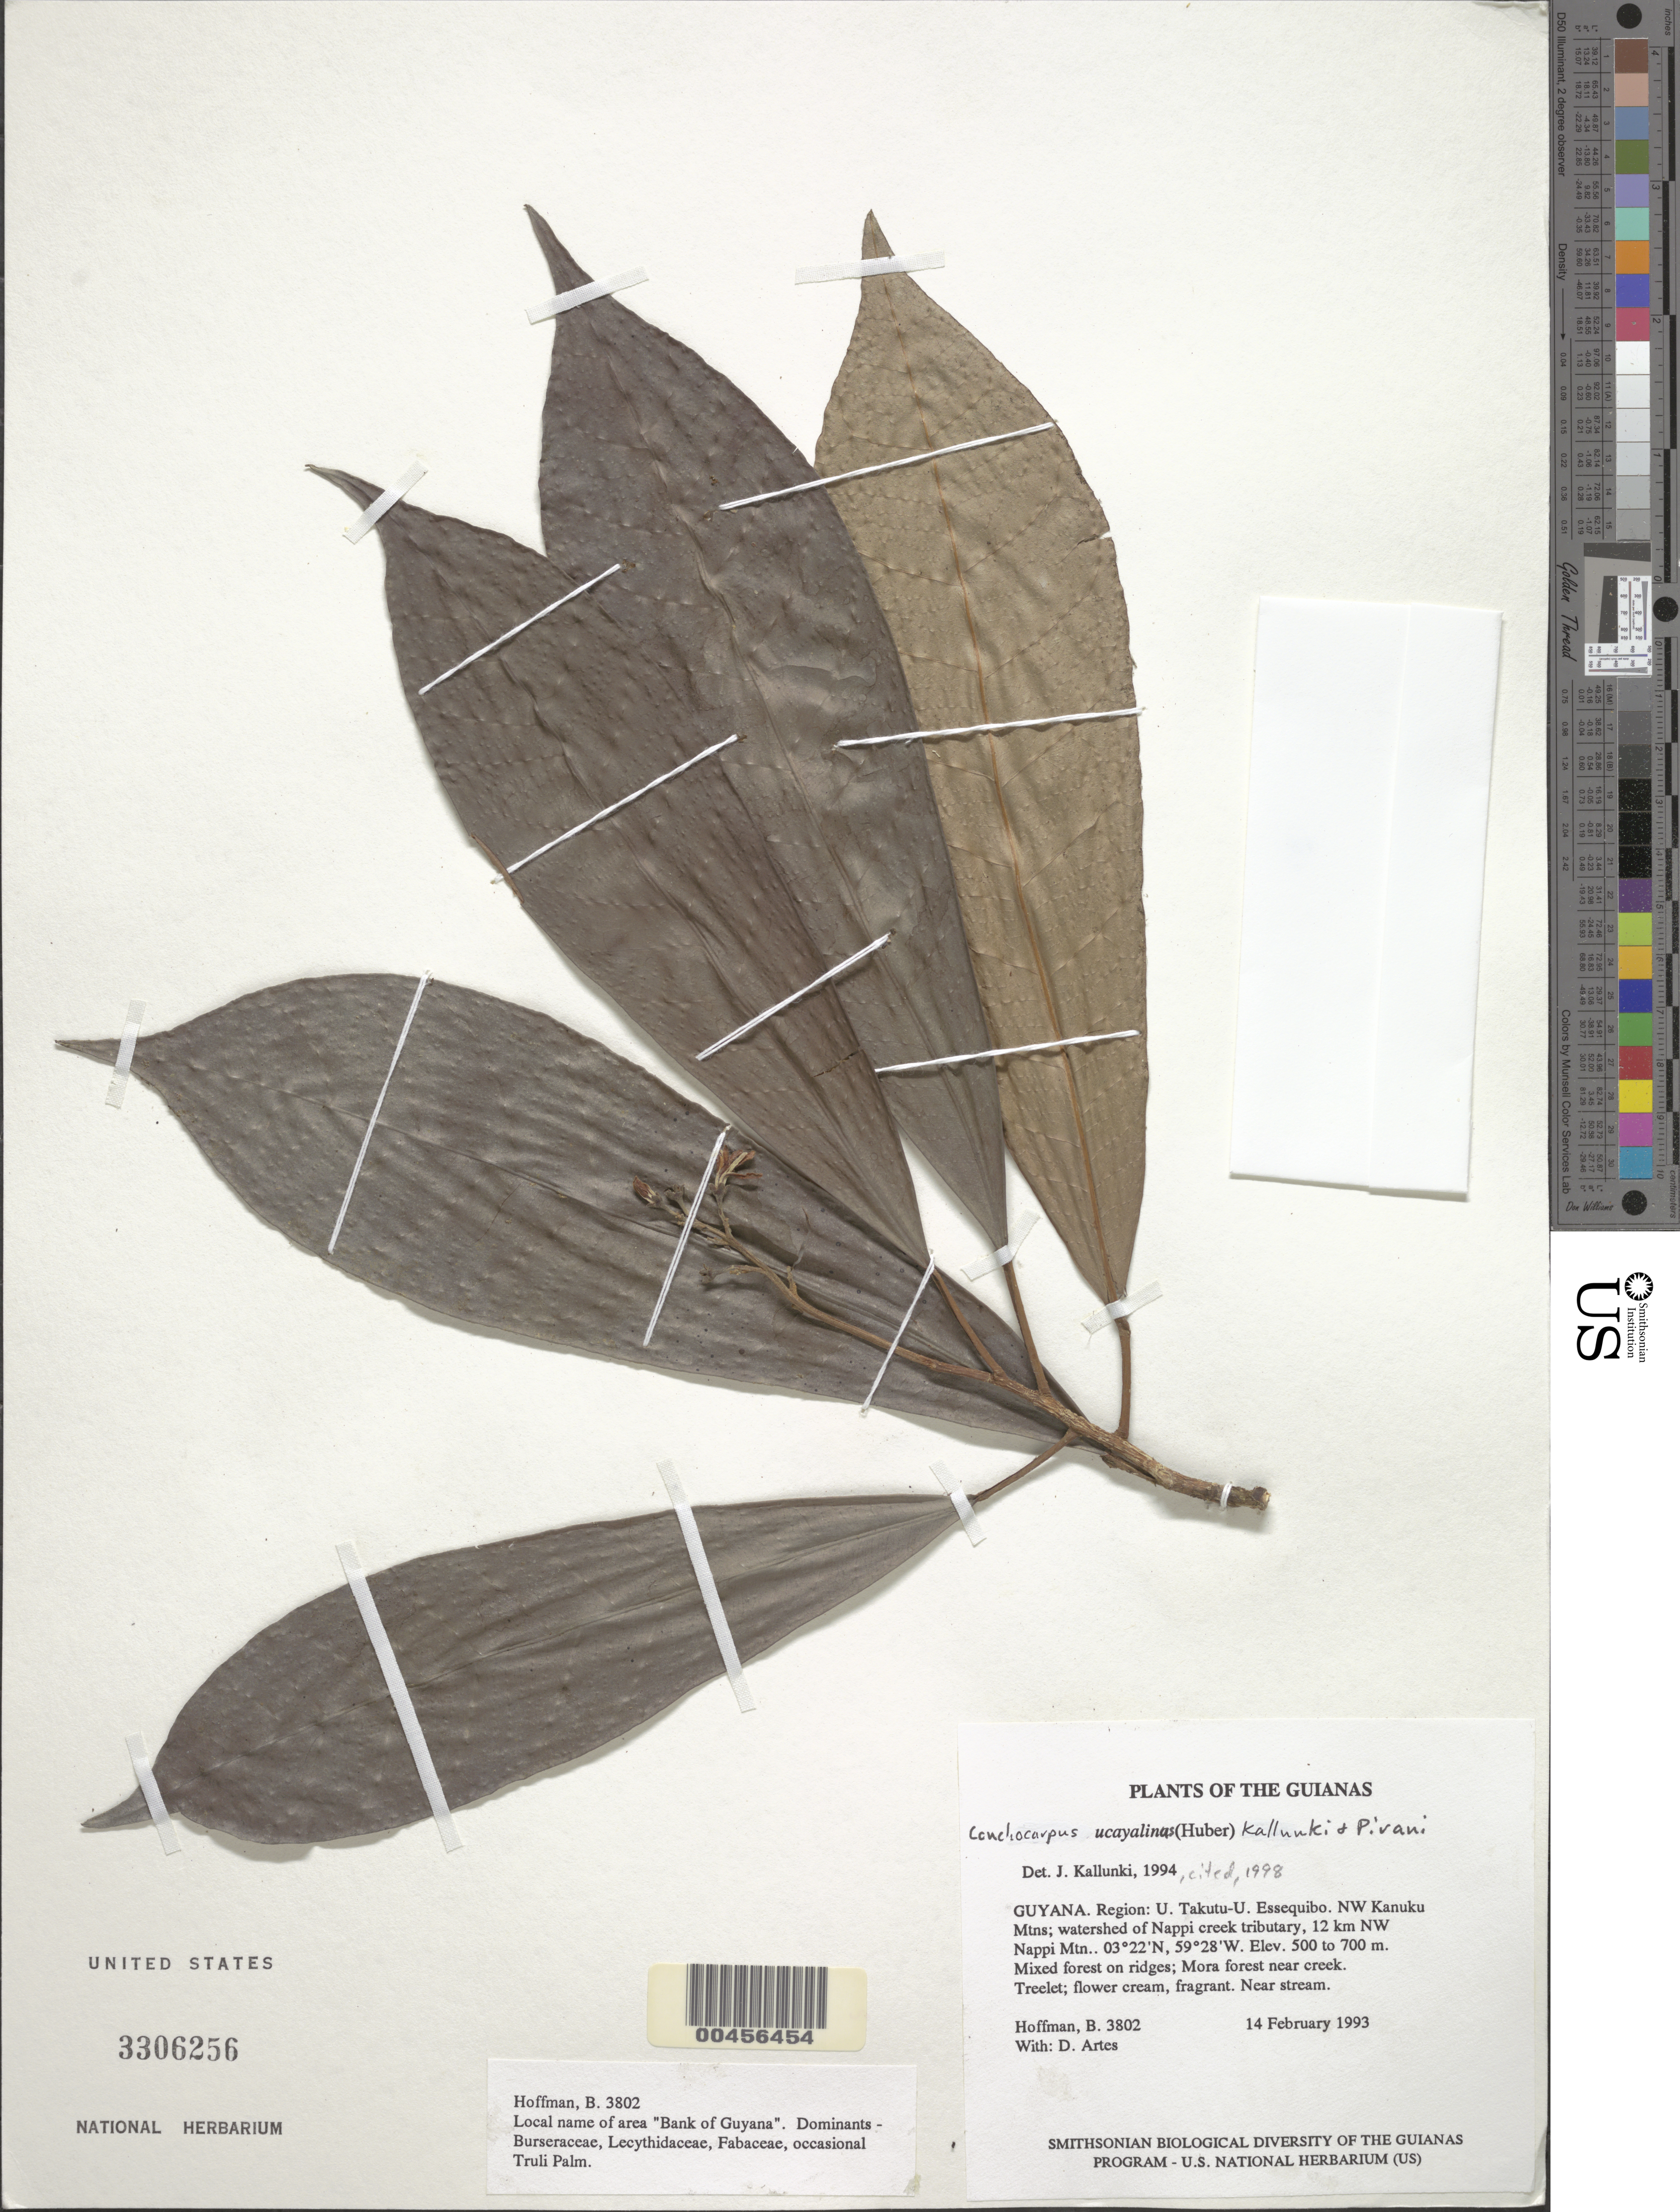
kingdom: Plantae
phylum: Tracheophyta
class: Magnoliopsida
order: Laurales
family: Lauraceae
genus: Aniba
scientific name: Aniba hypoglauca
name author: Sandwith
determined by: Kallunki, Jacquelyn A.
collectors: B. Hoffman & D. Artes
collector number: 3802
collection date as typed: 14 February 1993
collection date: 1993-02-14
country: Guyana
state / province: U. Takutu-U. Essequibo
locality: NW Kanuku Mountains; watershed of Nappi creek tributary, 12 km NE of Nappi Mountain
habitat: Mixed forest on ridges; Mora forest near creek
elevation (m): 500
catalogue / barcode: US 3306256